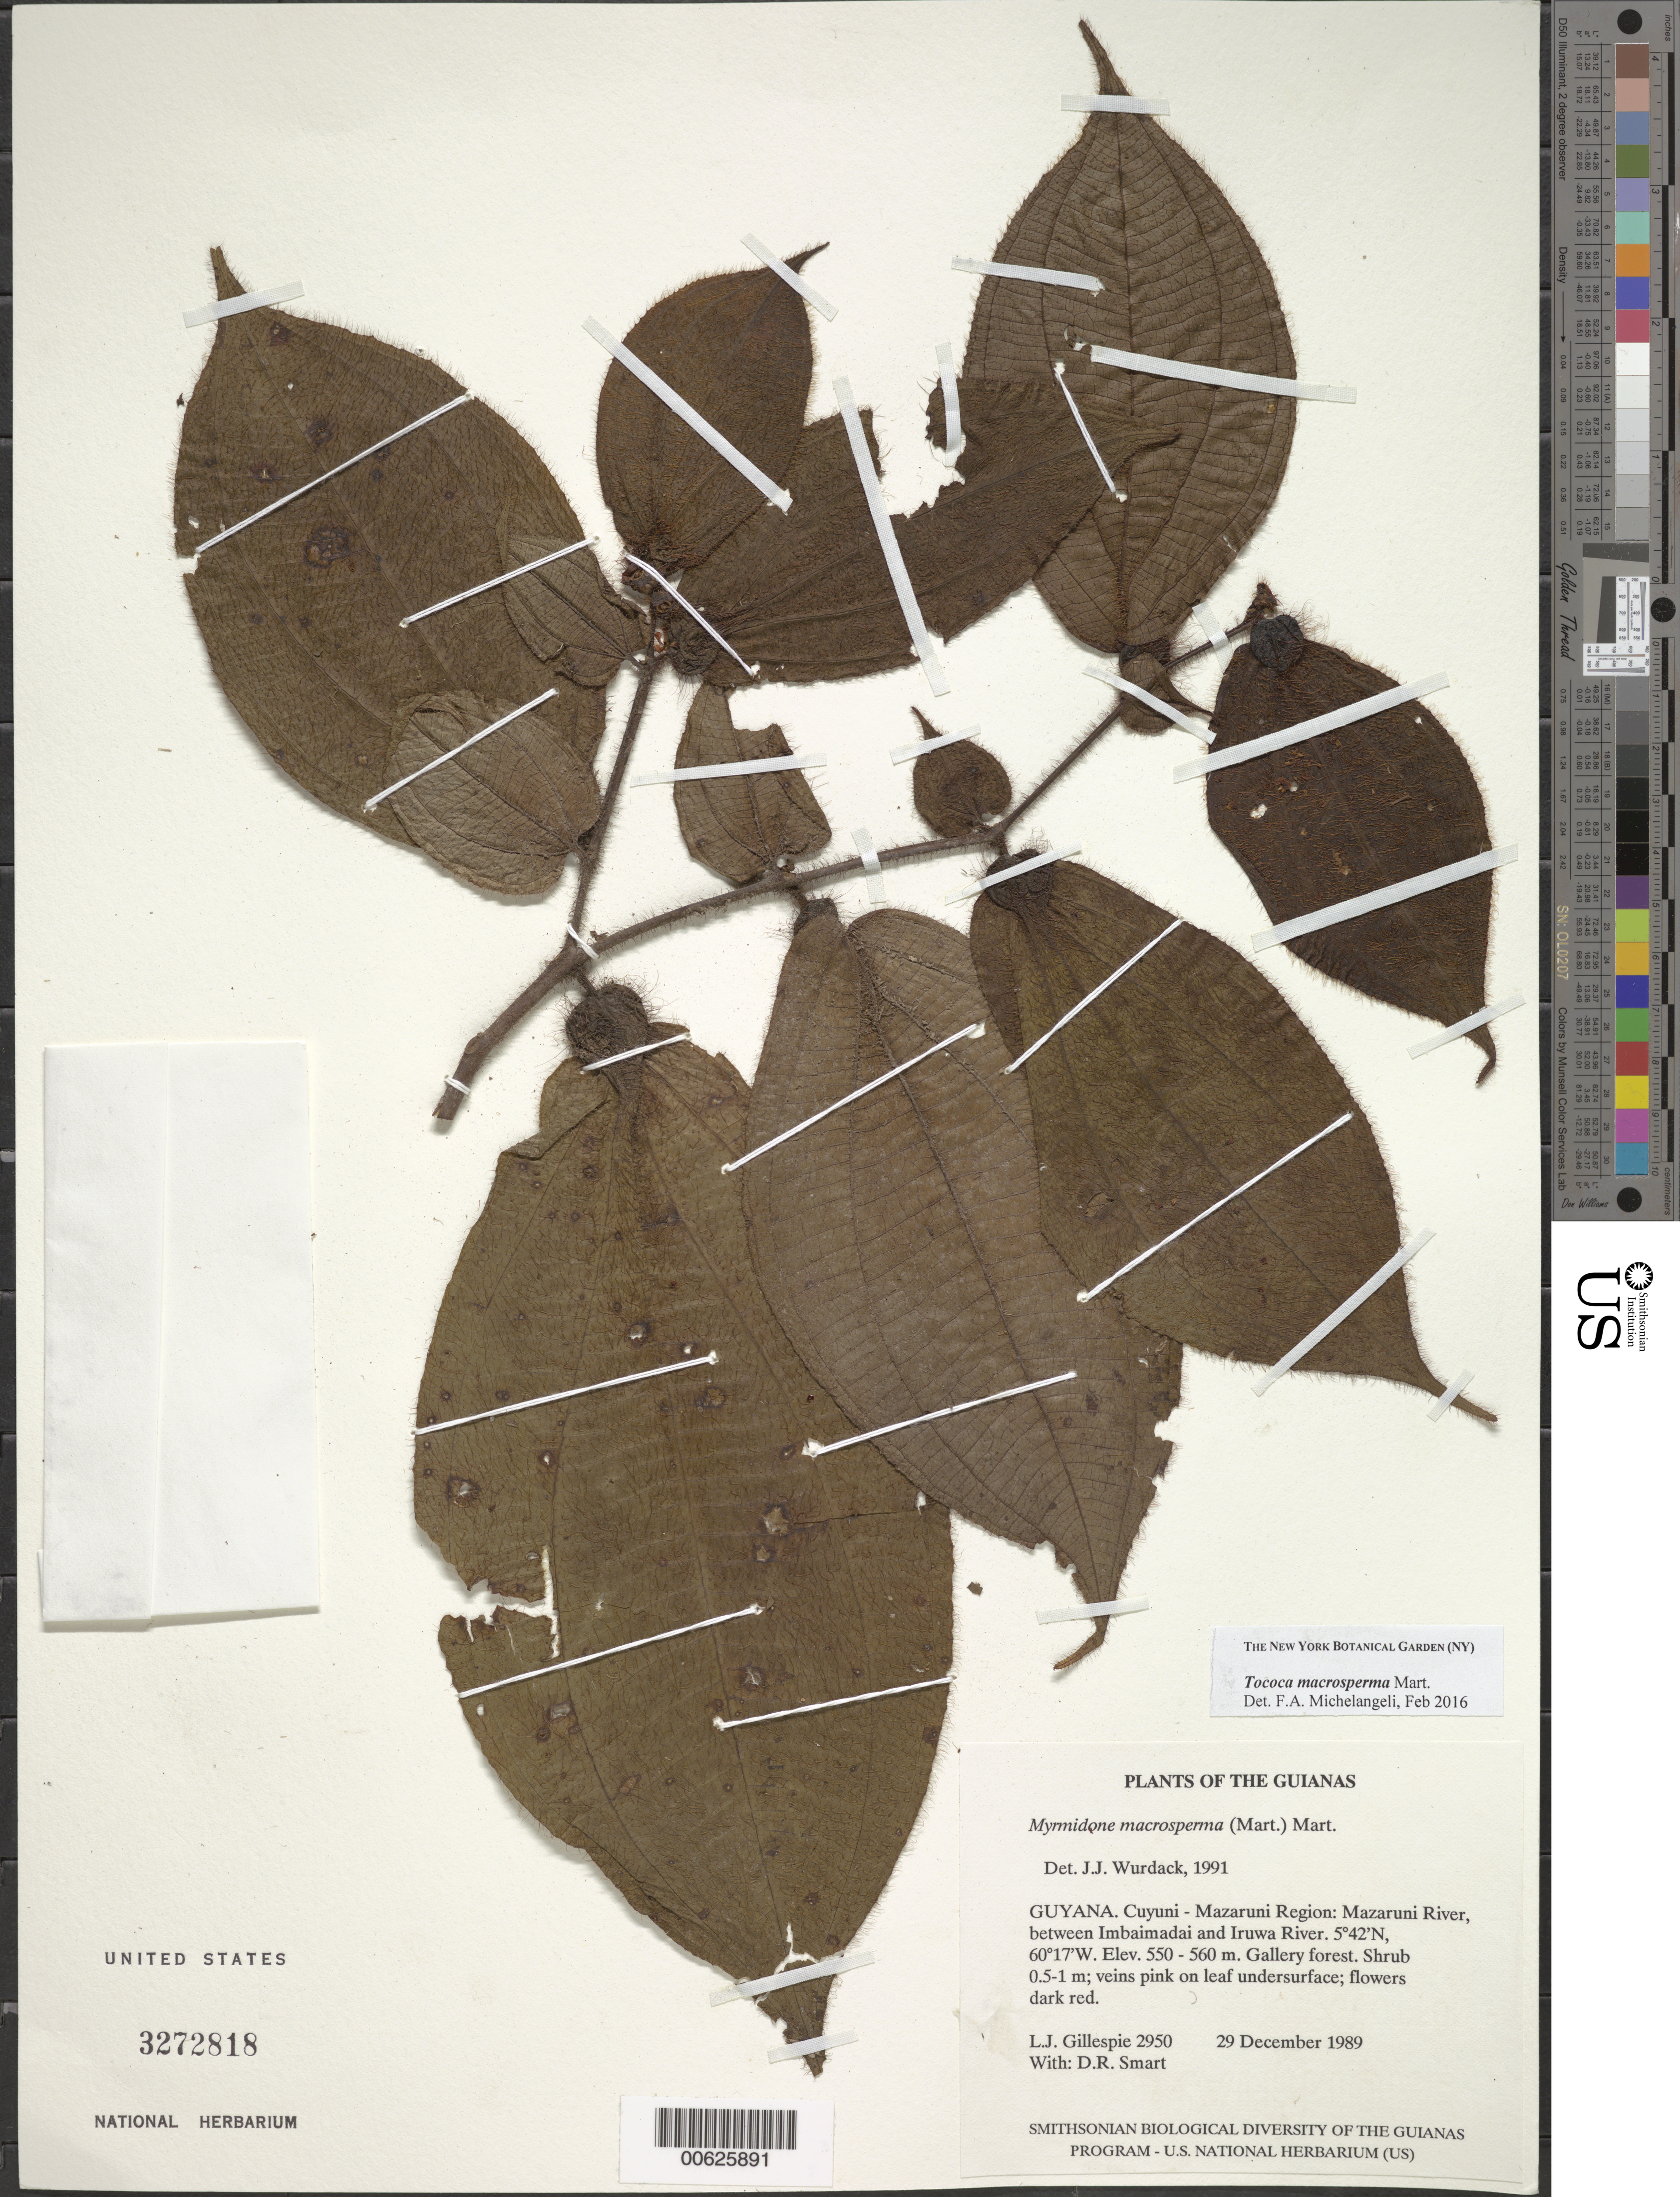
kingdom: Plantae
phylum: Tracheophyta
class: Magnoliopsida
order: Myrtales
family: Melastomataceae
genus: Myrmidone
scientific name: Myrmidone macrosperma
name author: (Mart.) Meisn.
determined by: Wurdack, John J., (US), US (UNITED STATES)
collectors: L. J. Gillespie & D. R. Smart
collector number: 2950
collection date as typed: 29 December 1989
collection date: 1989-12-29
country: Guyana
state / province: Cuyuni-Mazaruni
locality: Mazaruni River, between Imbaimadai and Iruwa River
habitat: Gallery forest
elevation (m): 550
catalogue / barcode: US 3272818